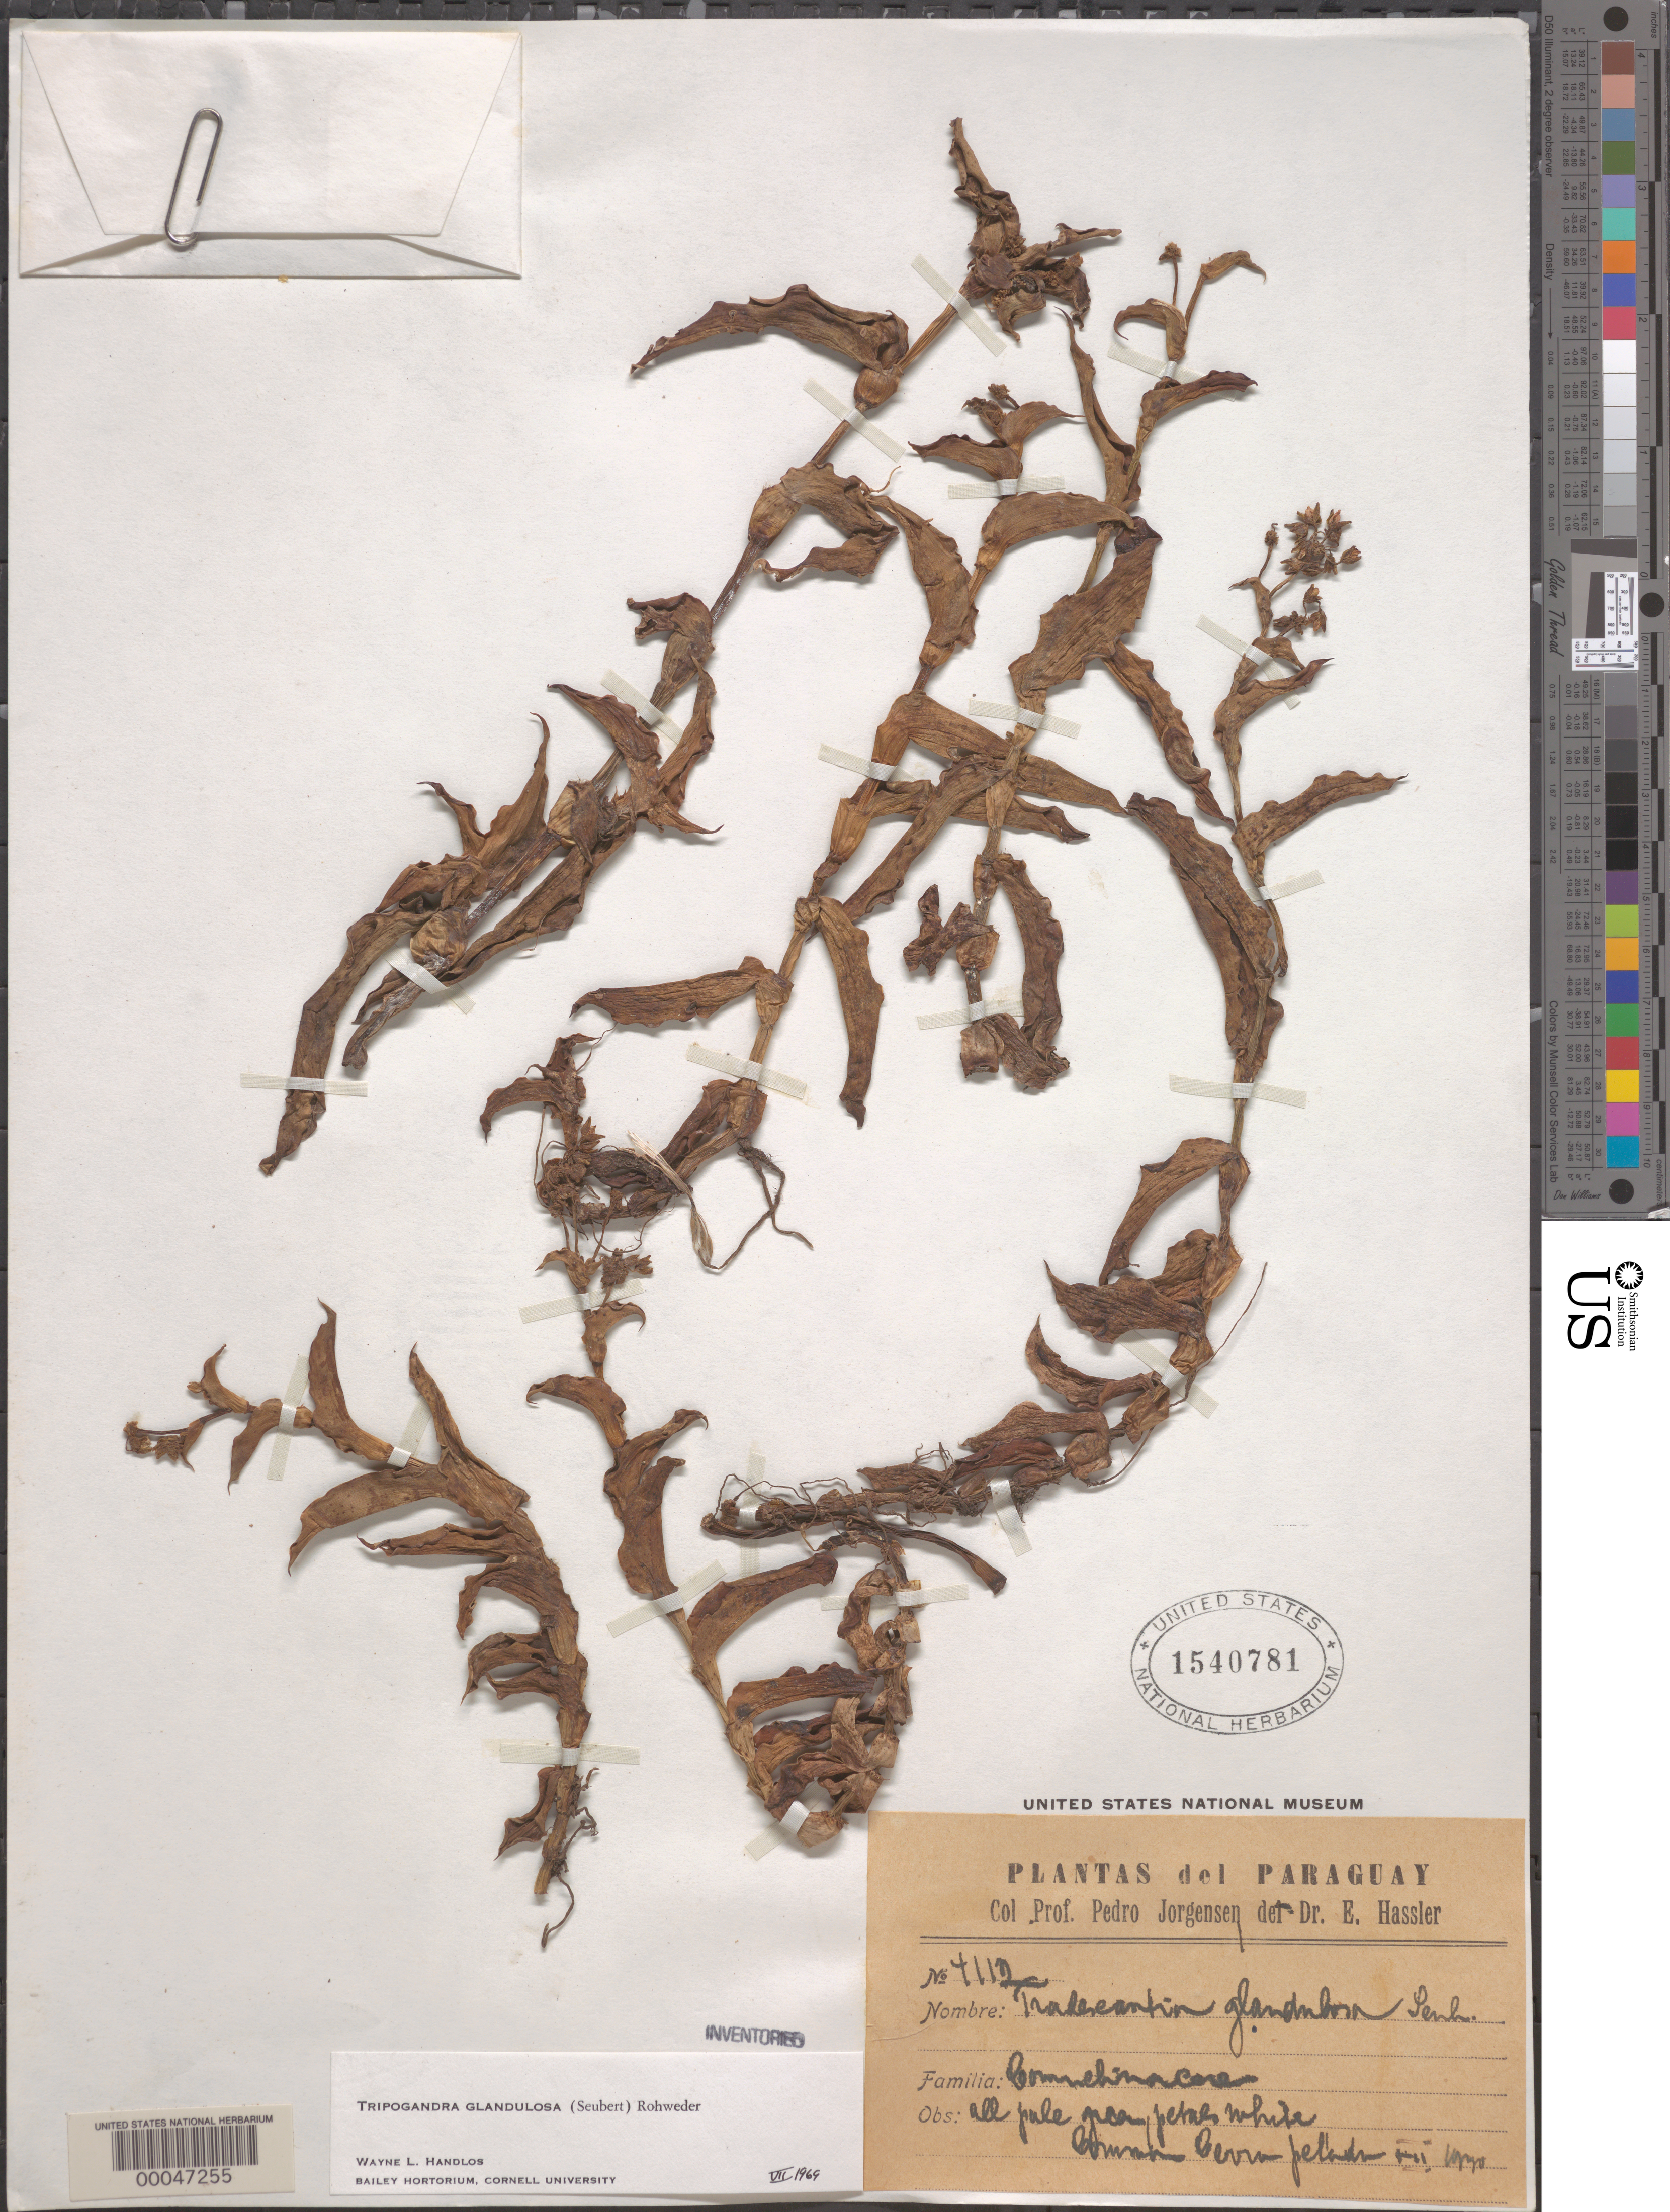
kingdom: Plantae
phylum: Tracheophyta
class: Liliopsida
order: Commelinales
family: Commelinaceae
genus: Tripogandra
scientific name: Tripogandra glandulosa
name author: (Seub.) Rohweder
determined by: Handlos, W. L.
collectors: P. Jorgensen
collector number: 4112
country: Paraguay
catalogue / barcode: US 1540781